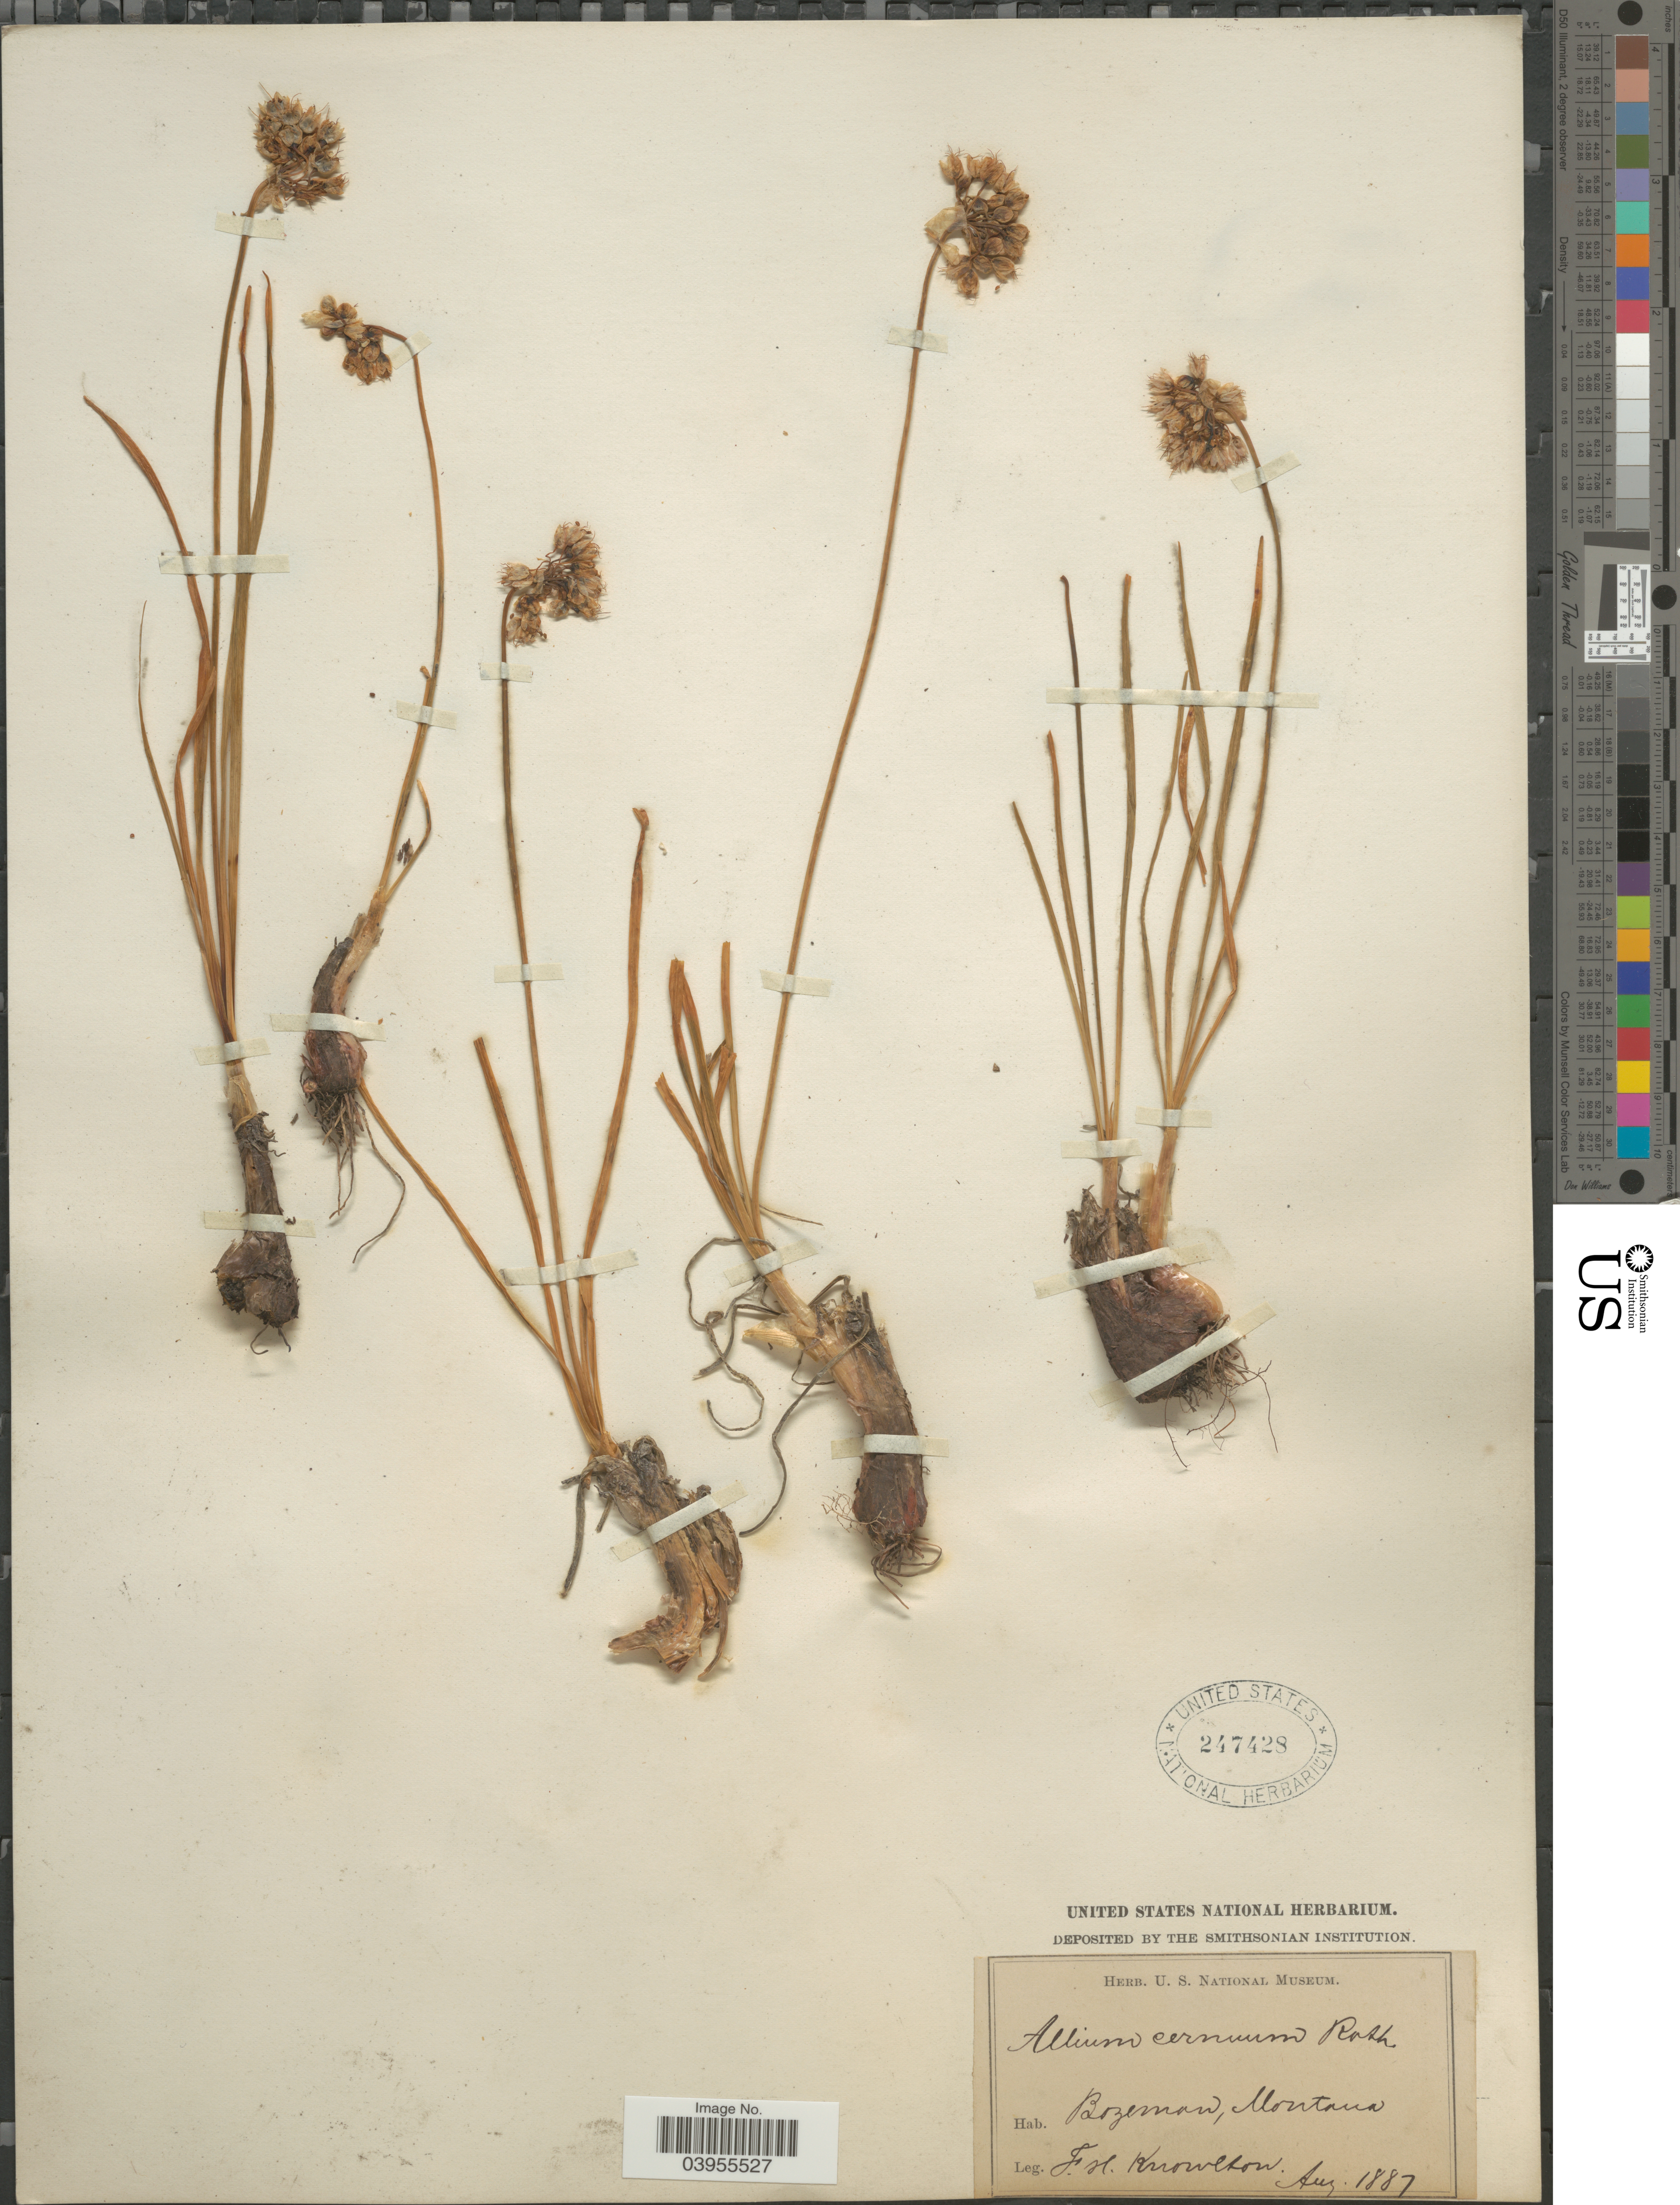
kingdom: Plantae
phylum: Tracheophyta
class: Liliopsida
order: Asparagales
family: Amaryllidaceae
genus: Allium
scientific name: Allium cernuum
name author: Roth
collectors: F. H. Knowlton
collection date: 1887-08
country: United States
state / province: Montana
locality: Bozeman.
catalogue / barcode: US 247428